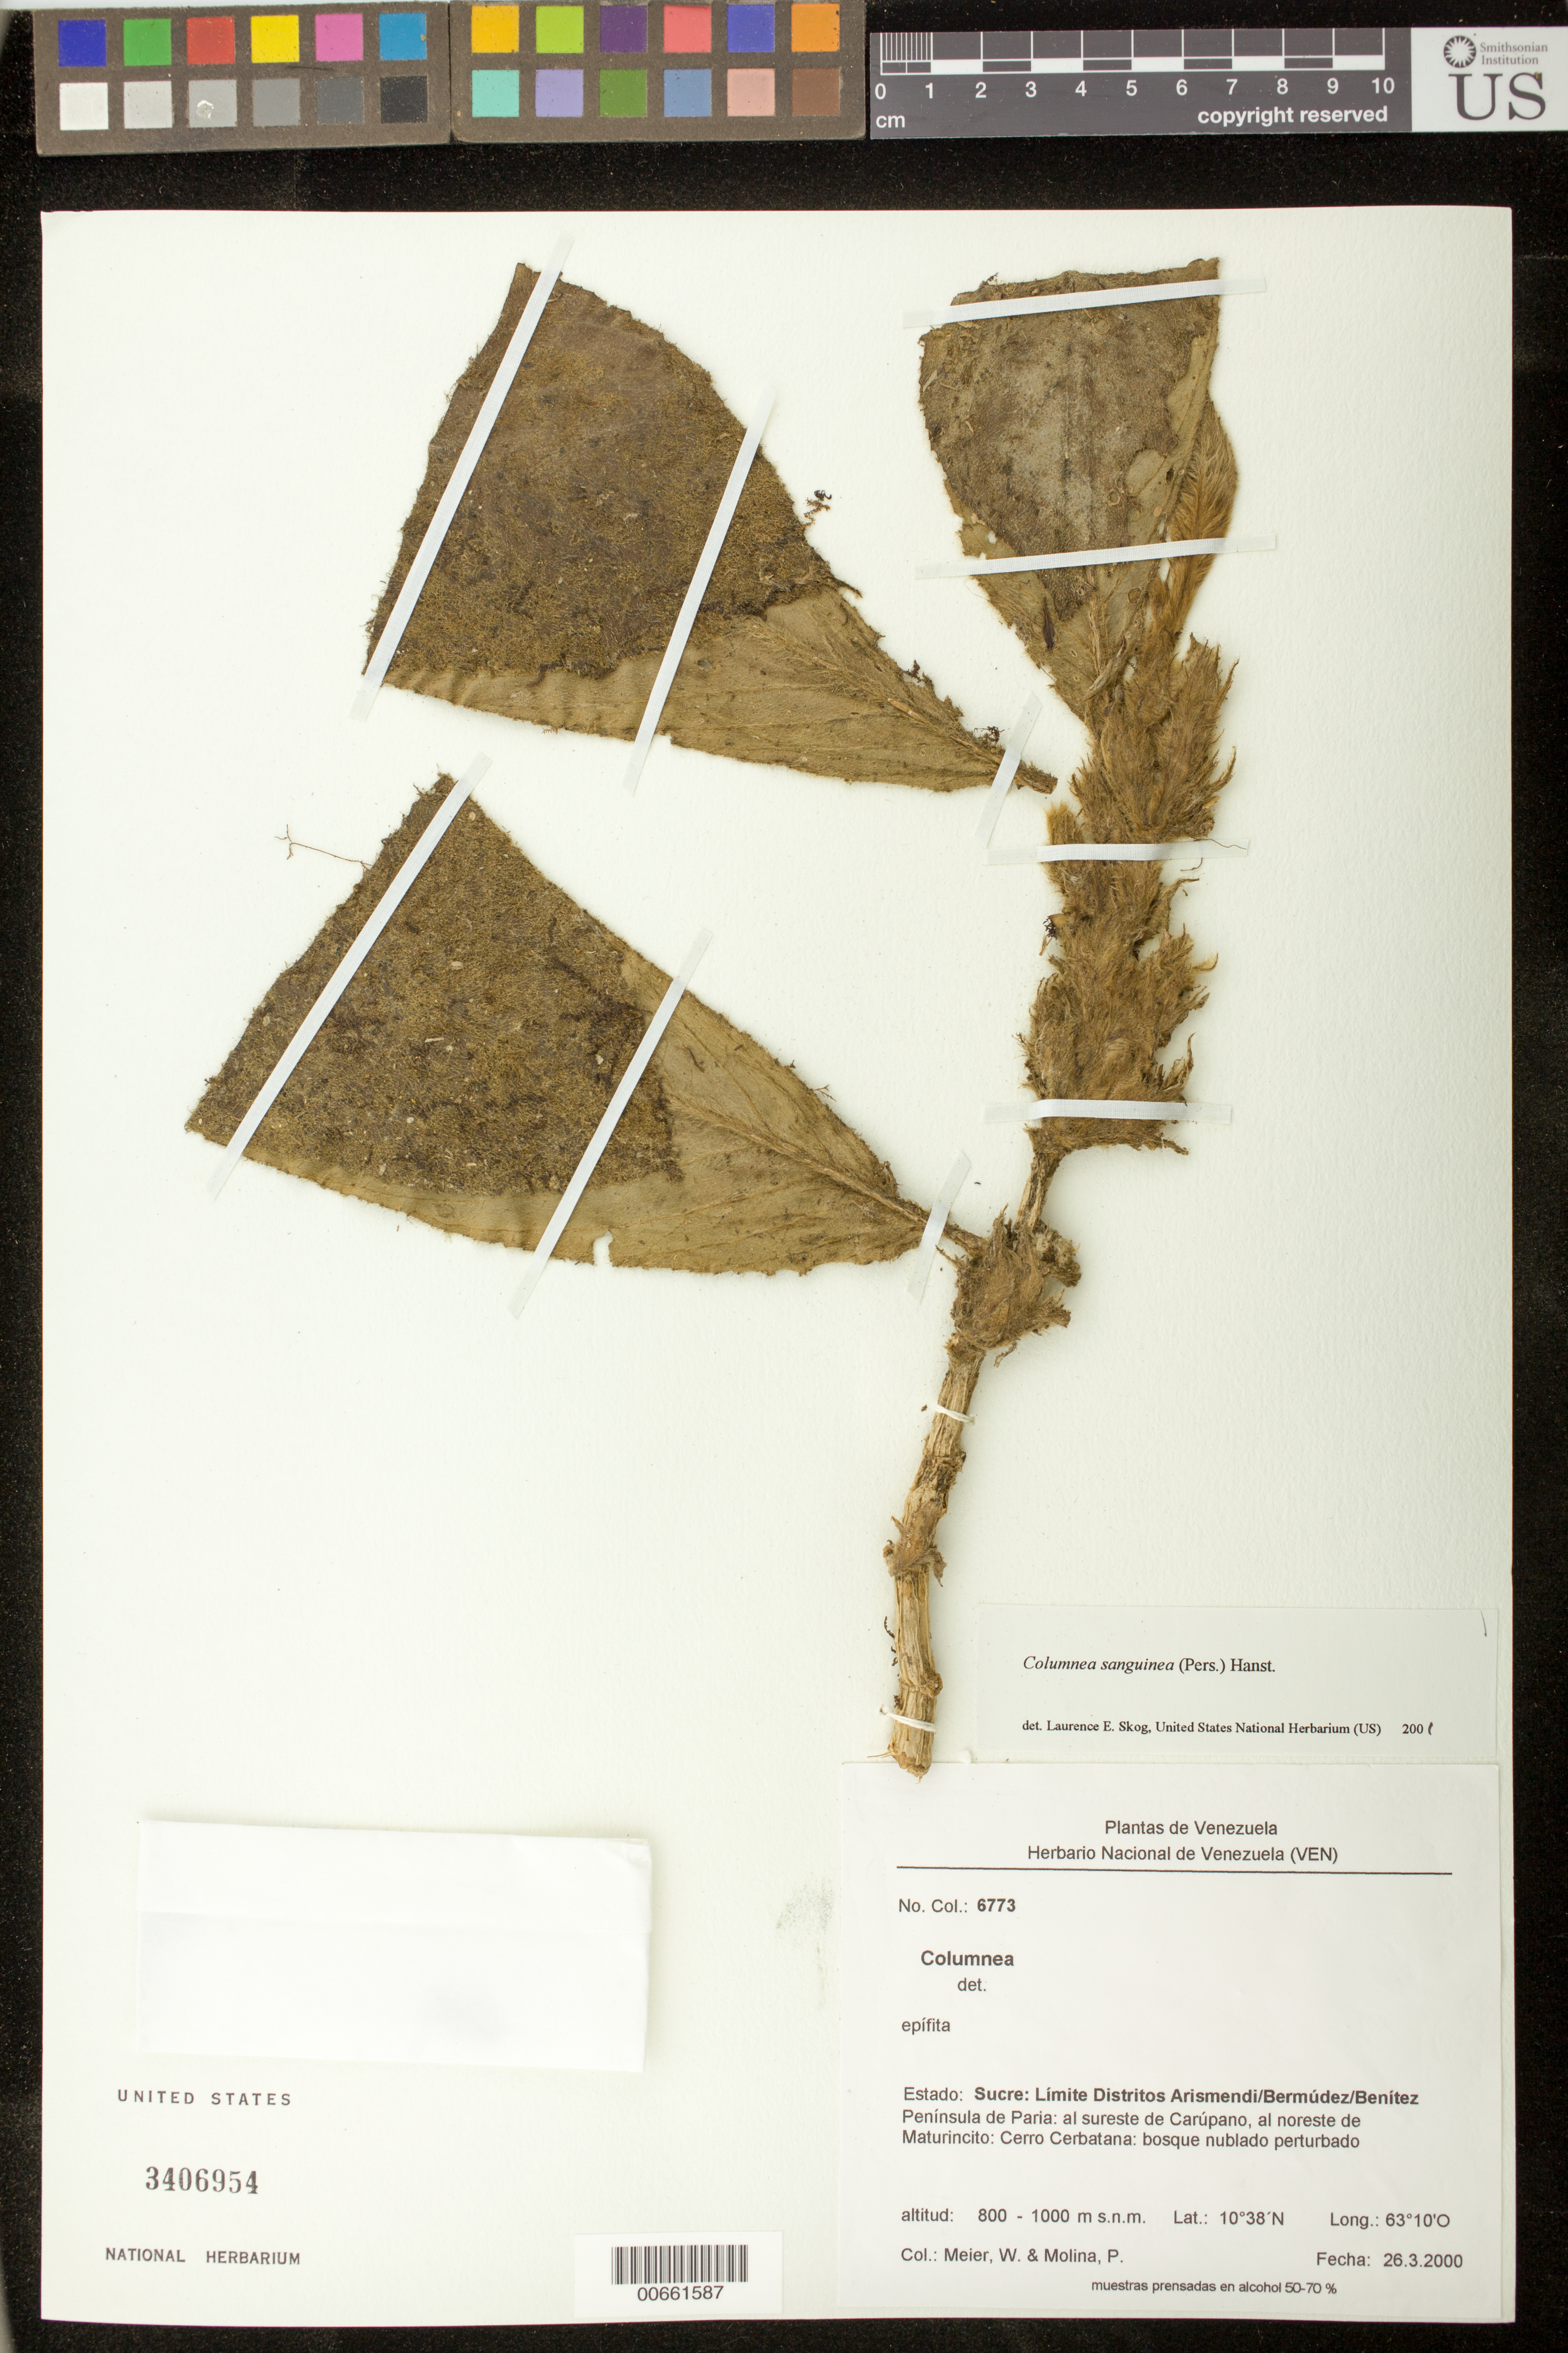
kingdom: Plantae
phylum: Tracheophyta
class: Magnoliopsida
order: Lamiales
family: Gesneriaceae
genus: Columnea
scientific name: Columnea sanguinea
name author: (Pers.) Hanst.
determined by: Skog, Laurence E.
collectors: W. Meier & P. Molina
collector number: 6773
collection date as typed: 26 Mar 2000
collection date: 2000-03-26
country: Venezuela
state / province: Sucre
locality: Limite Distritos Arismendi/Bermúdez/Benítez; Península de Paria: al sureste de Carúpano, al noreste de Maturincito: Cerro Cerbatana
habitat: Bosque nublado perturbado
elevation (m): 800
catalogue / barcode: US 3406954